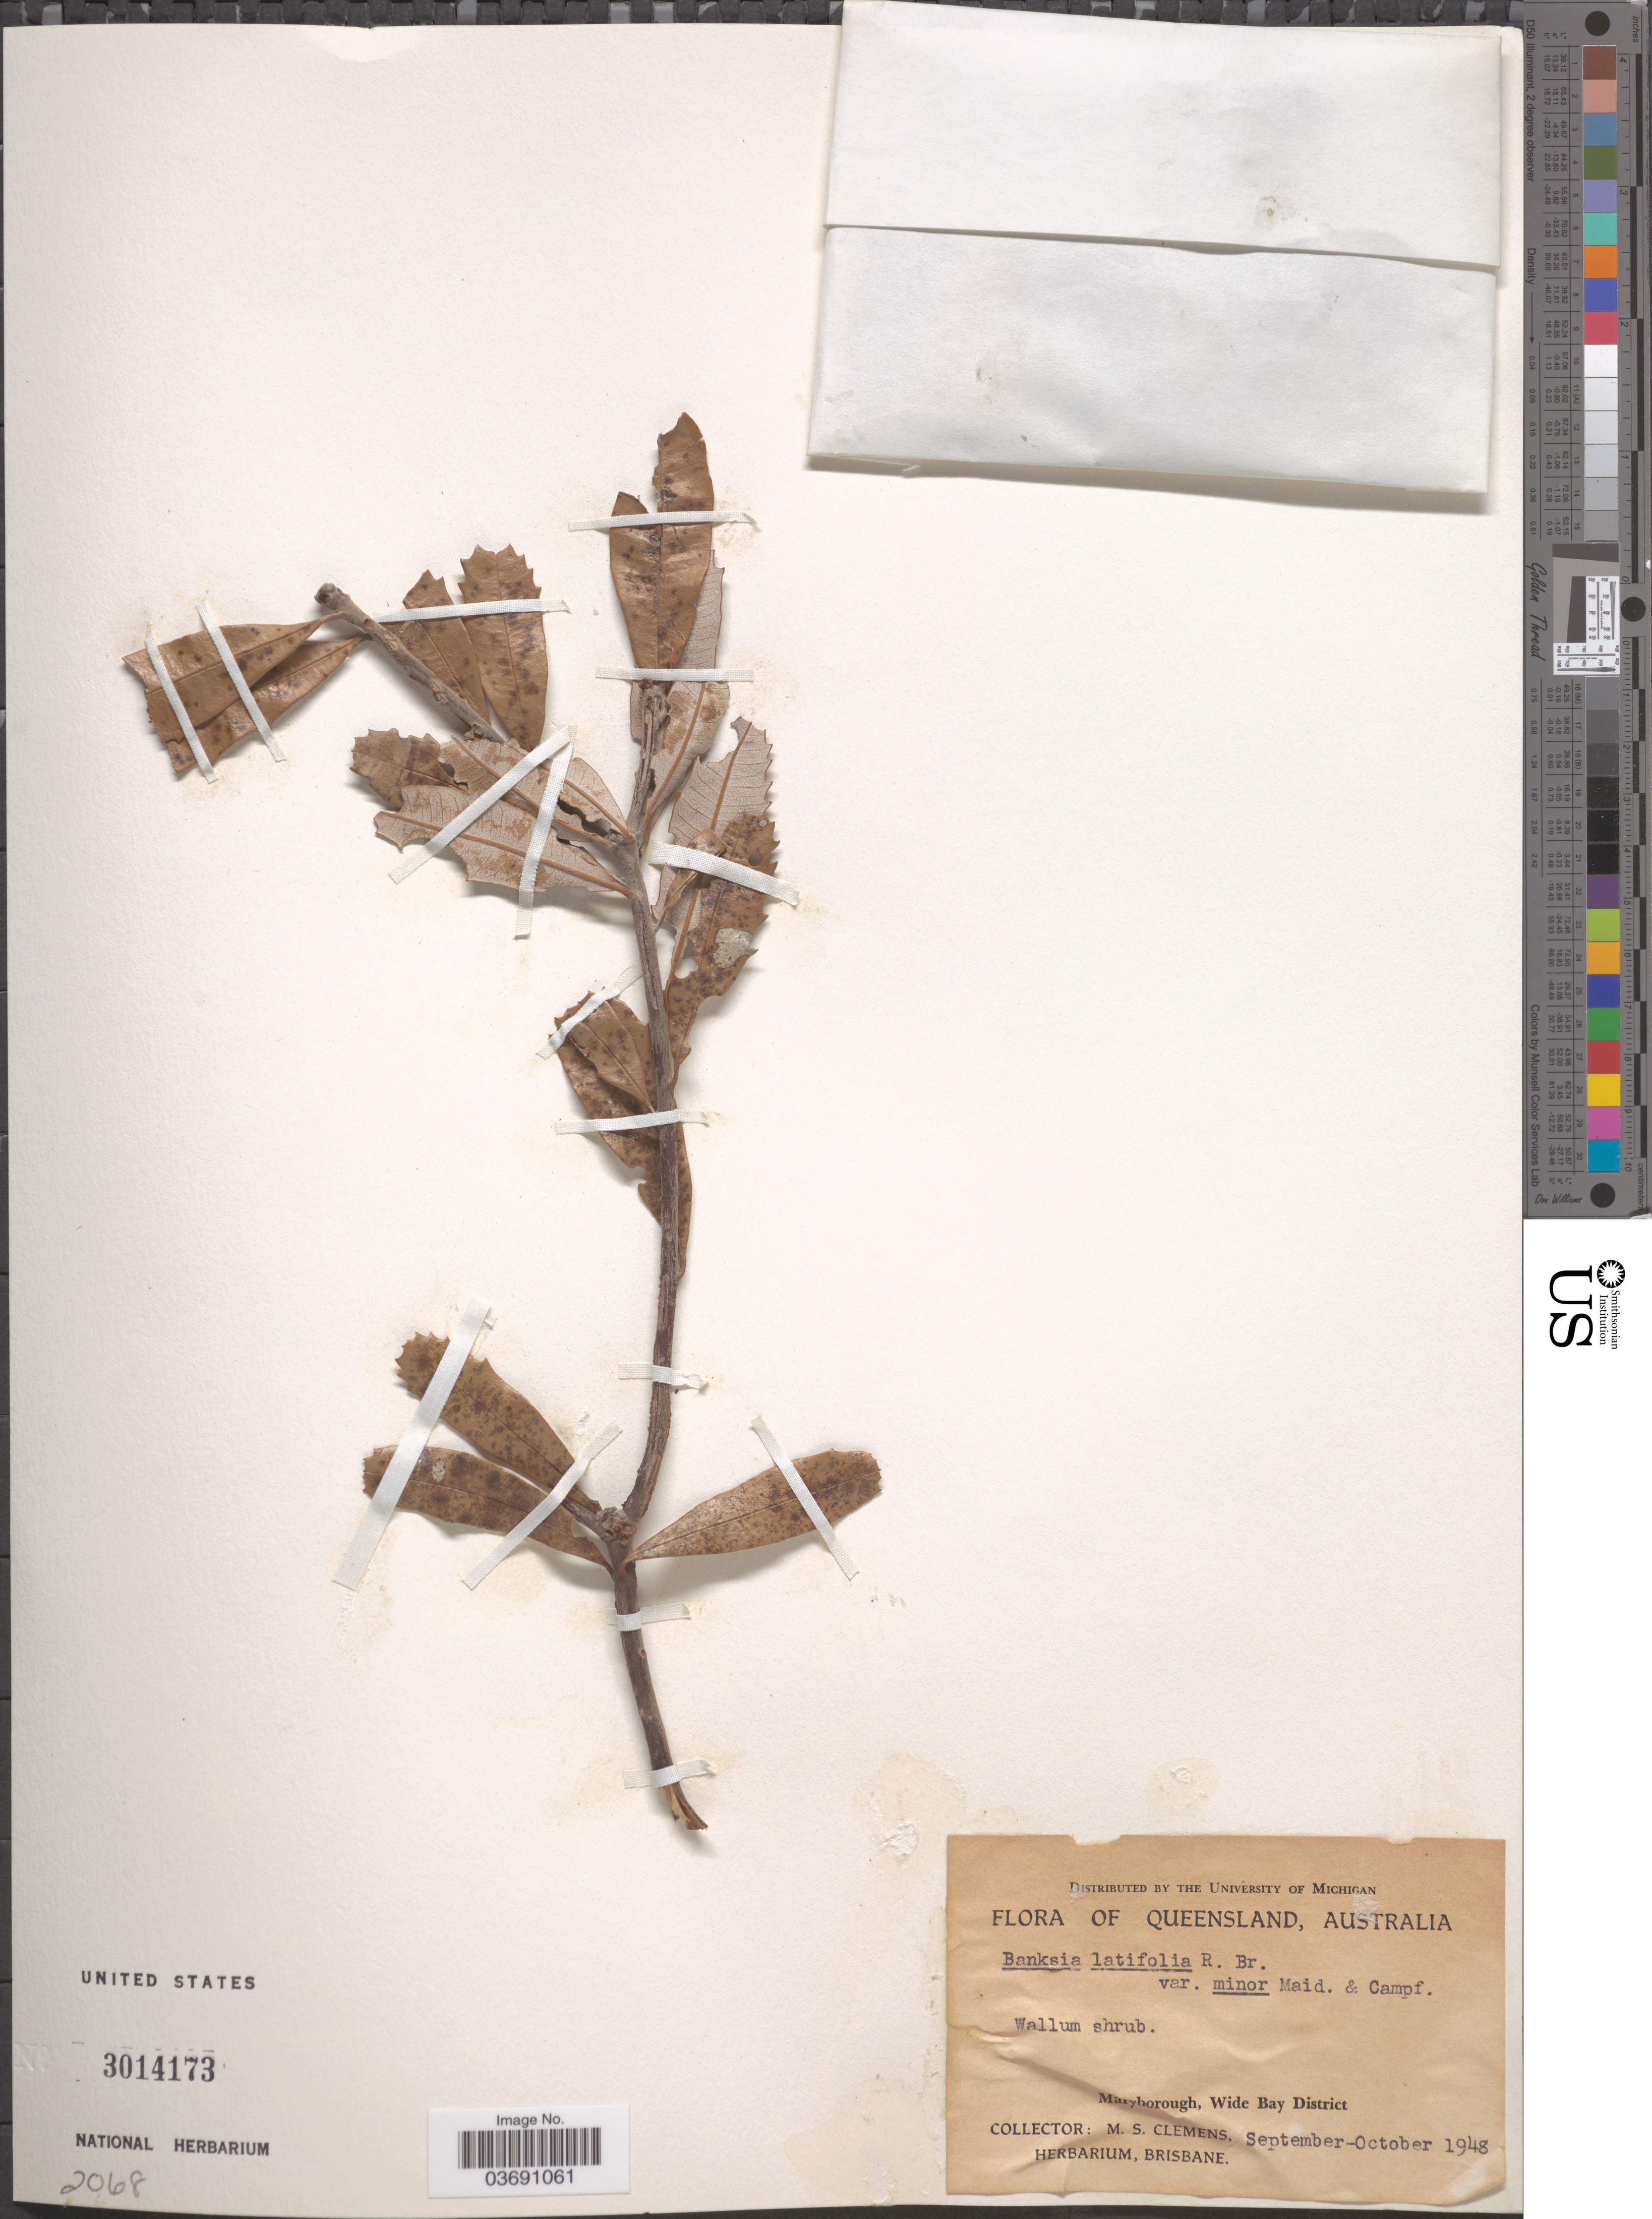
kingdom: Plantae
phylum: Tracheophyta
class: Magnoliopsida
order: Proteales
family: Proteaceae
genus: Banksia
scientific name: Banksia latifolia var. minor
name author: Maiden & Camfield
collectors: M. S. Clemens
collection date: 1948-09/1948-10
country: Australia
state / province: Queensland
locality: Maryborough, Wide Bay District.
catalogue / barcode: US 3014173